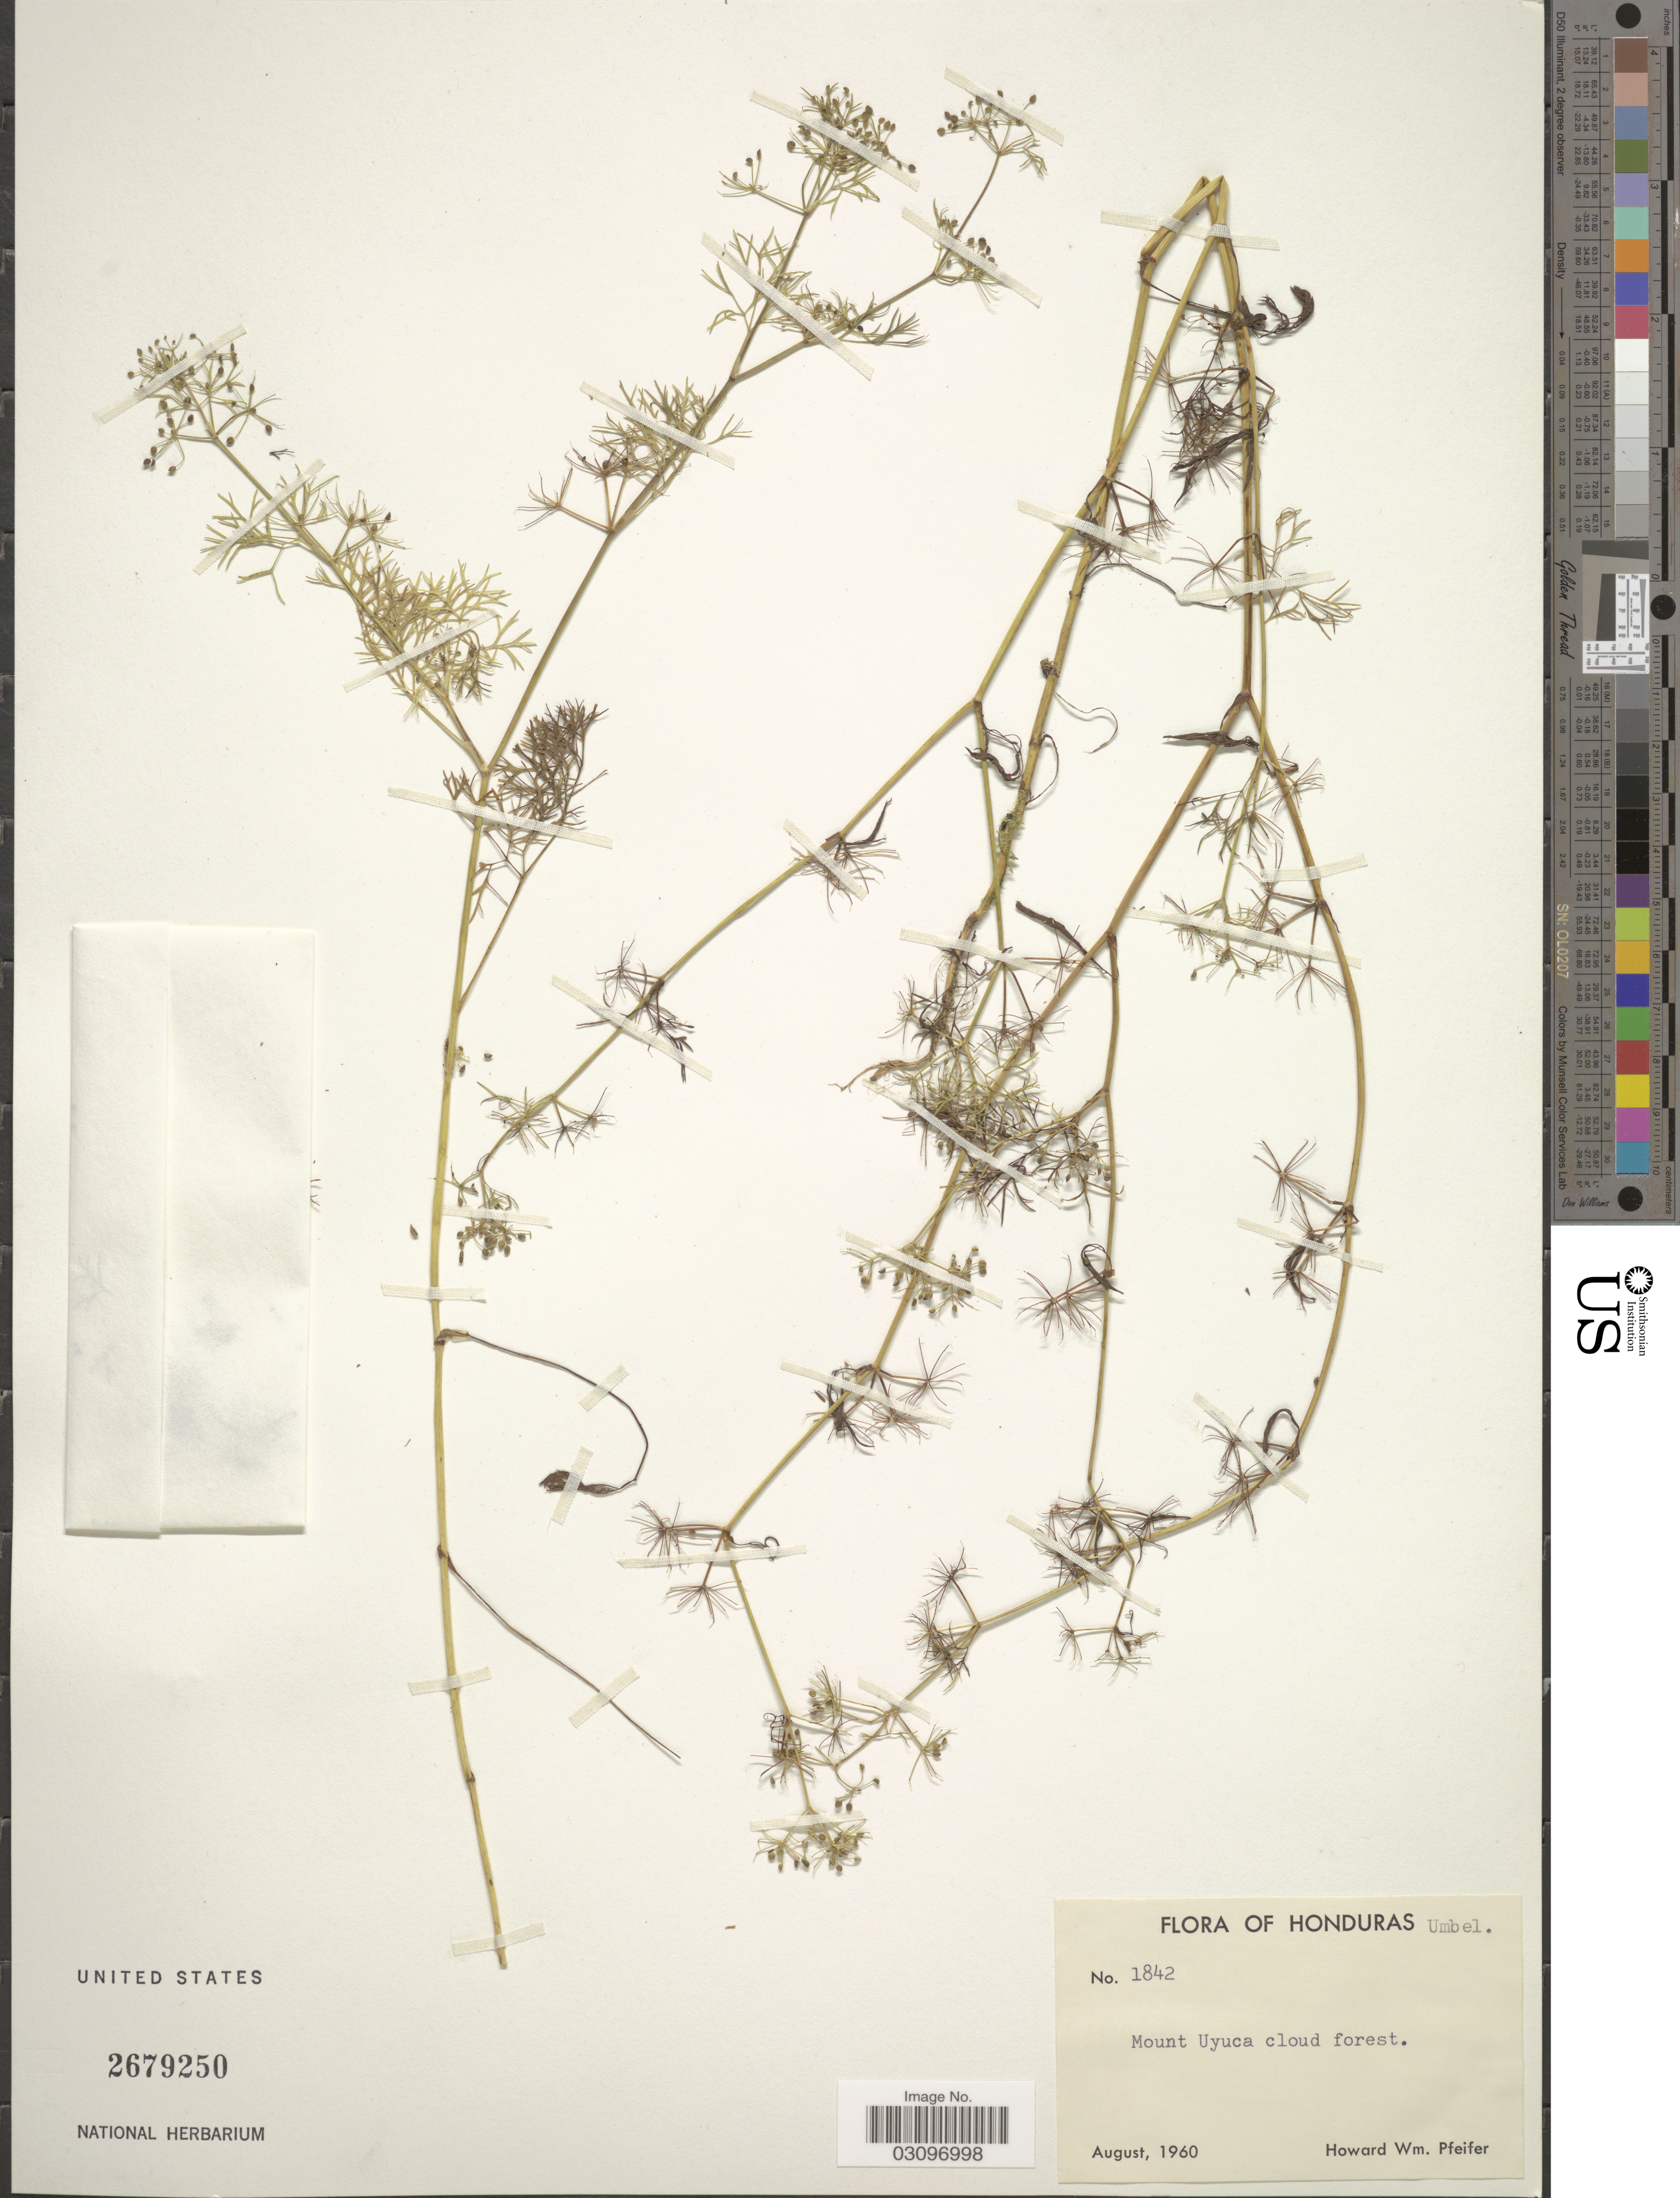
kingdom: Plantae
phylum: Tracheophyta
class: Magnoliopsida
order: Apiales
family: Apiaceae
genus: Cyclospermum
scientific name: Cyclospermum leptophyllum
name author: (Pers.) Sprague ex Britton & P. Wilson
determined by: Mendoza, M.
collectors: H. W. Pfeifer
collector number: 1842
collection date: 1960-08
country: Honduras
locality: Mount Uyuca cloud forest.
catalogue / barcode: US 2679250